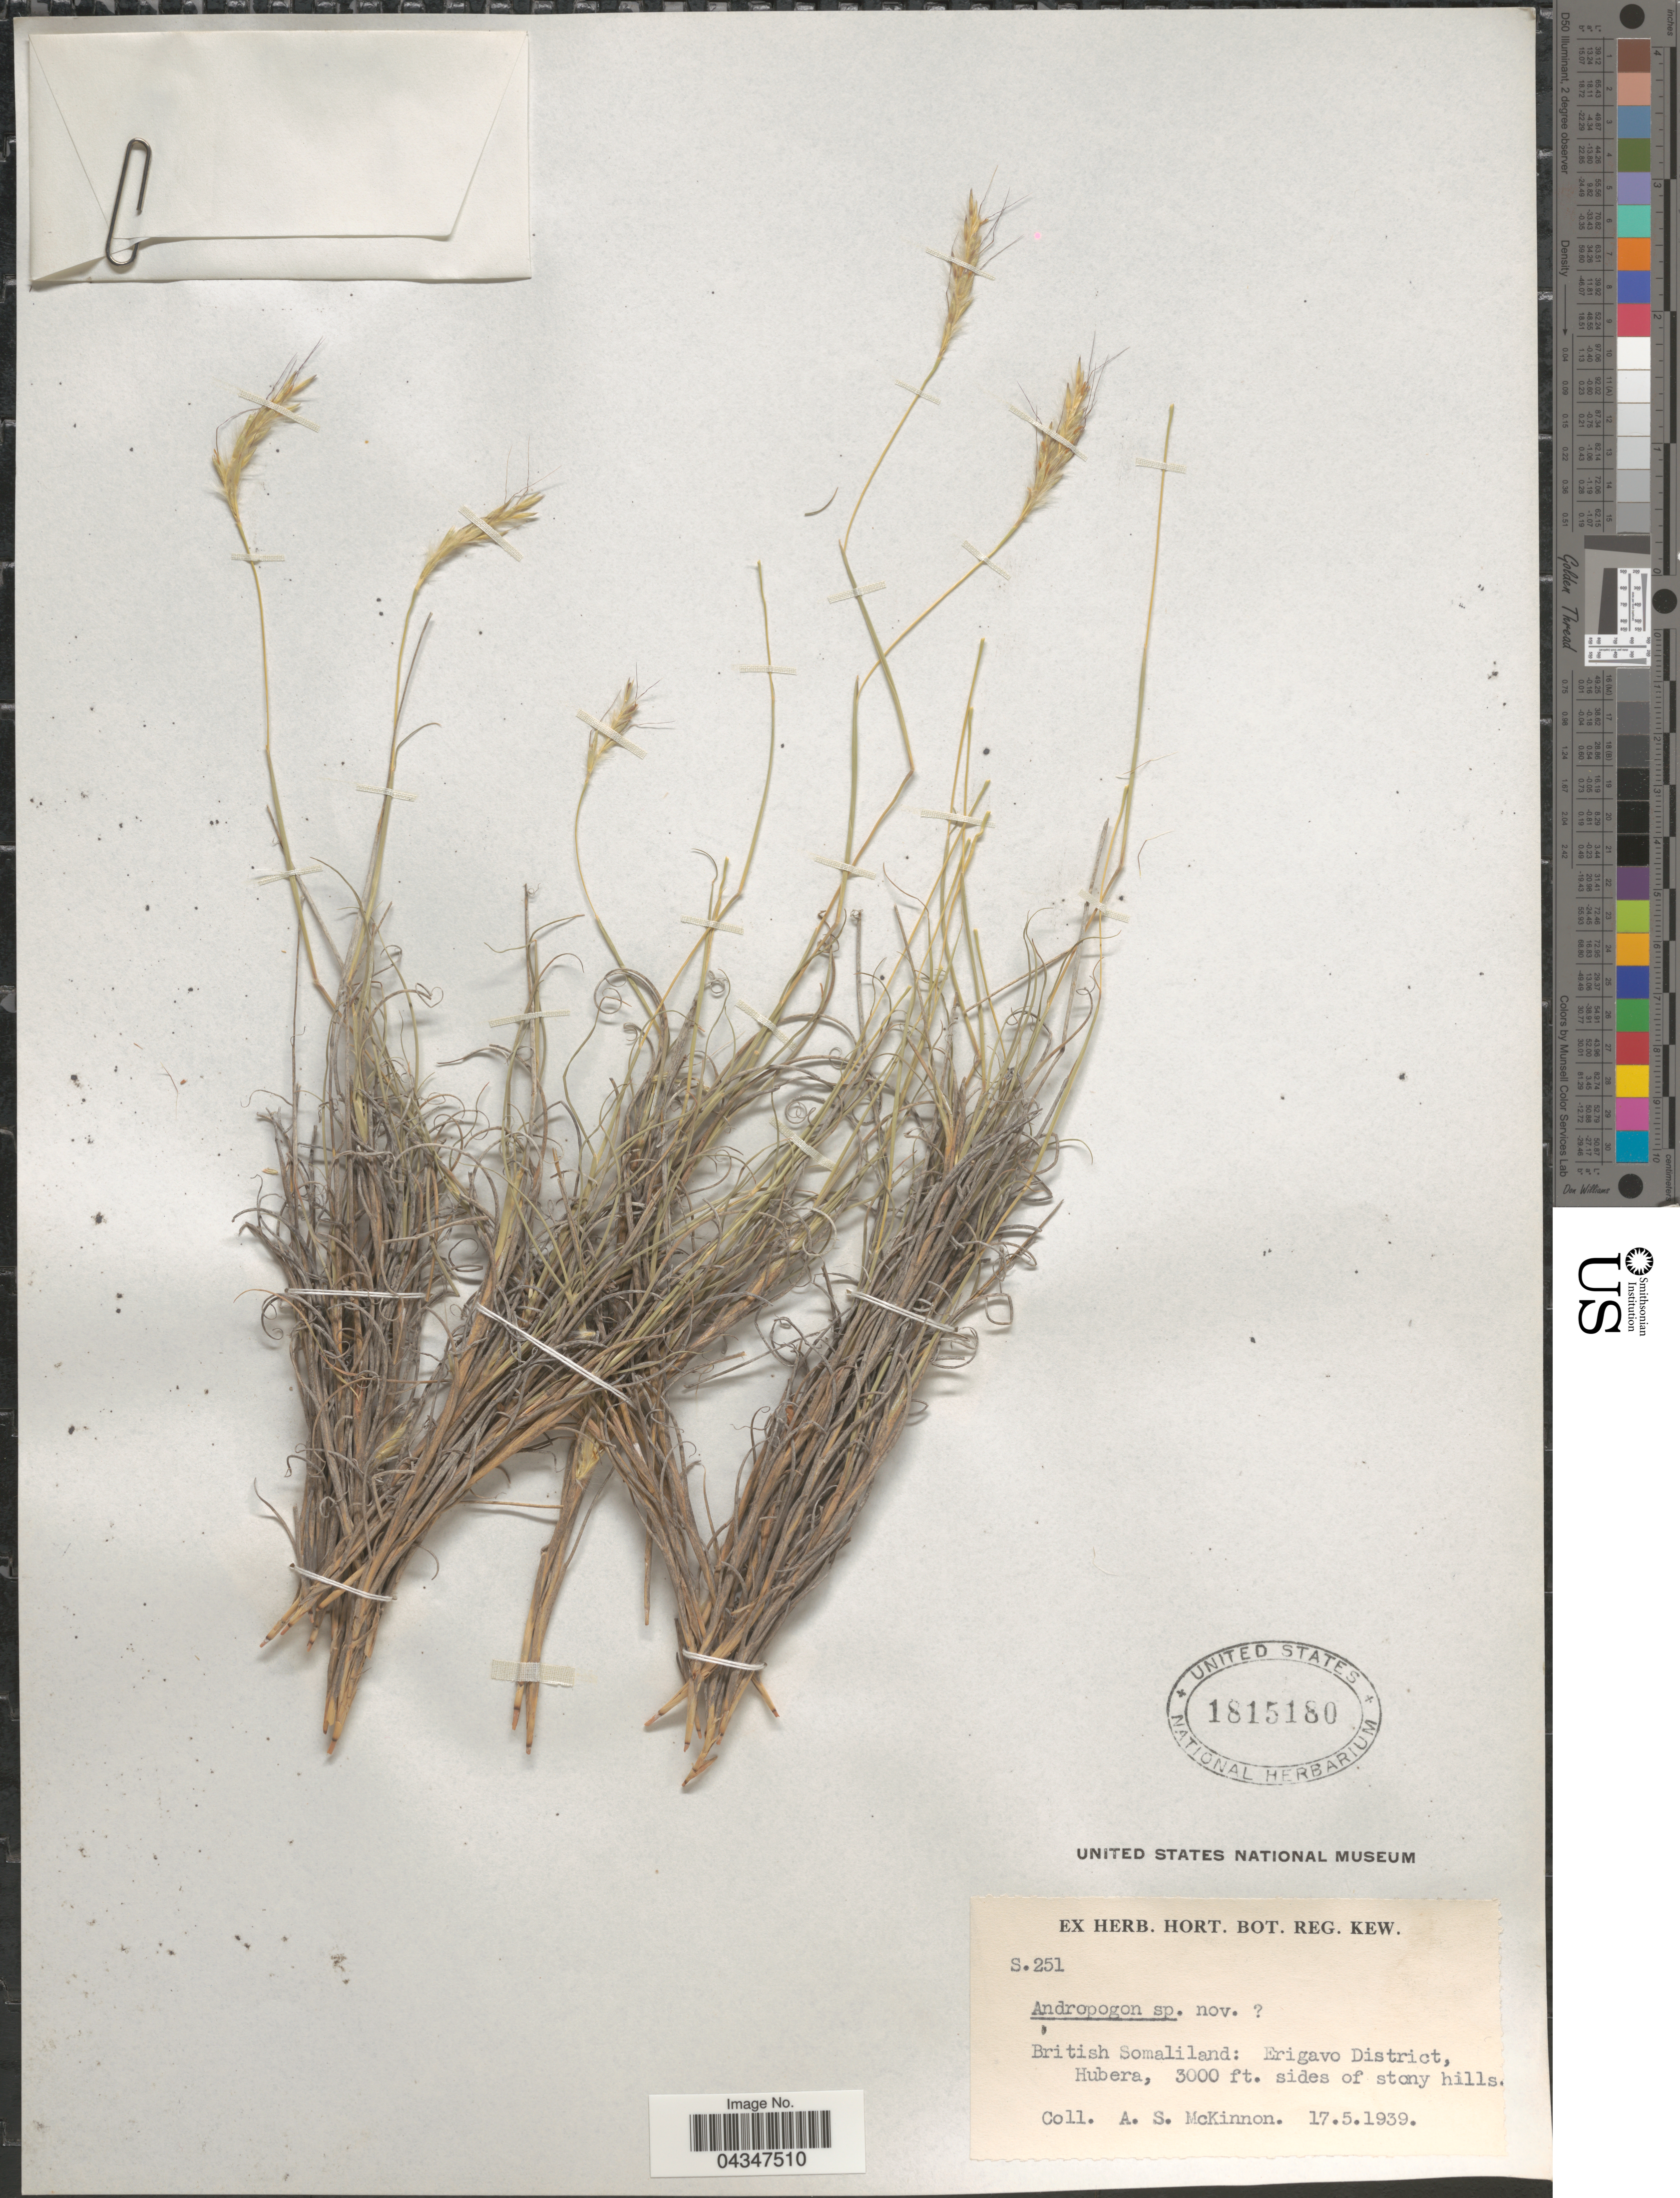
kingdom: Plantae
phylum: Tracheophyta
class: Liliopsida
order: Poales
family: Poaceae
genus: Andropogon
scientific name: Andropogon sp.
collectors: A. Mckinnon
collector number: S.251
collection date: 1939-05-17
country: Somalia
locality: British Somaliland: Erigavo District, Hubera, sides of stony hills.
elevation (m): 914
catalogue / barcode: US 1815180